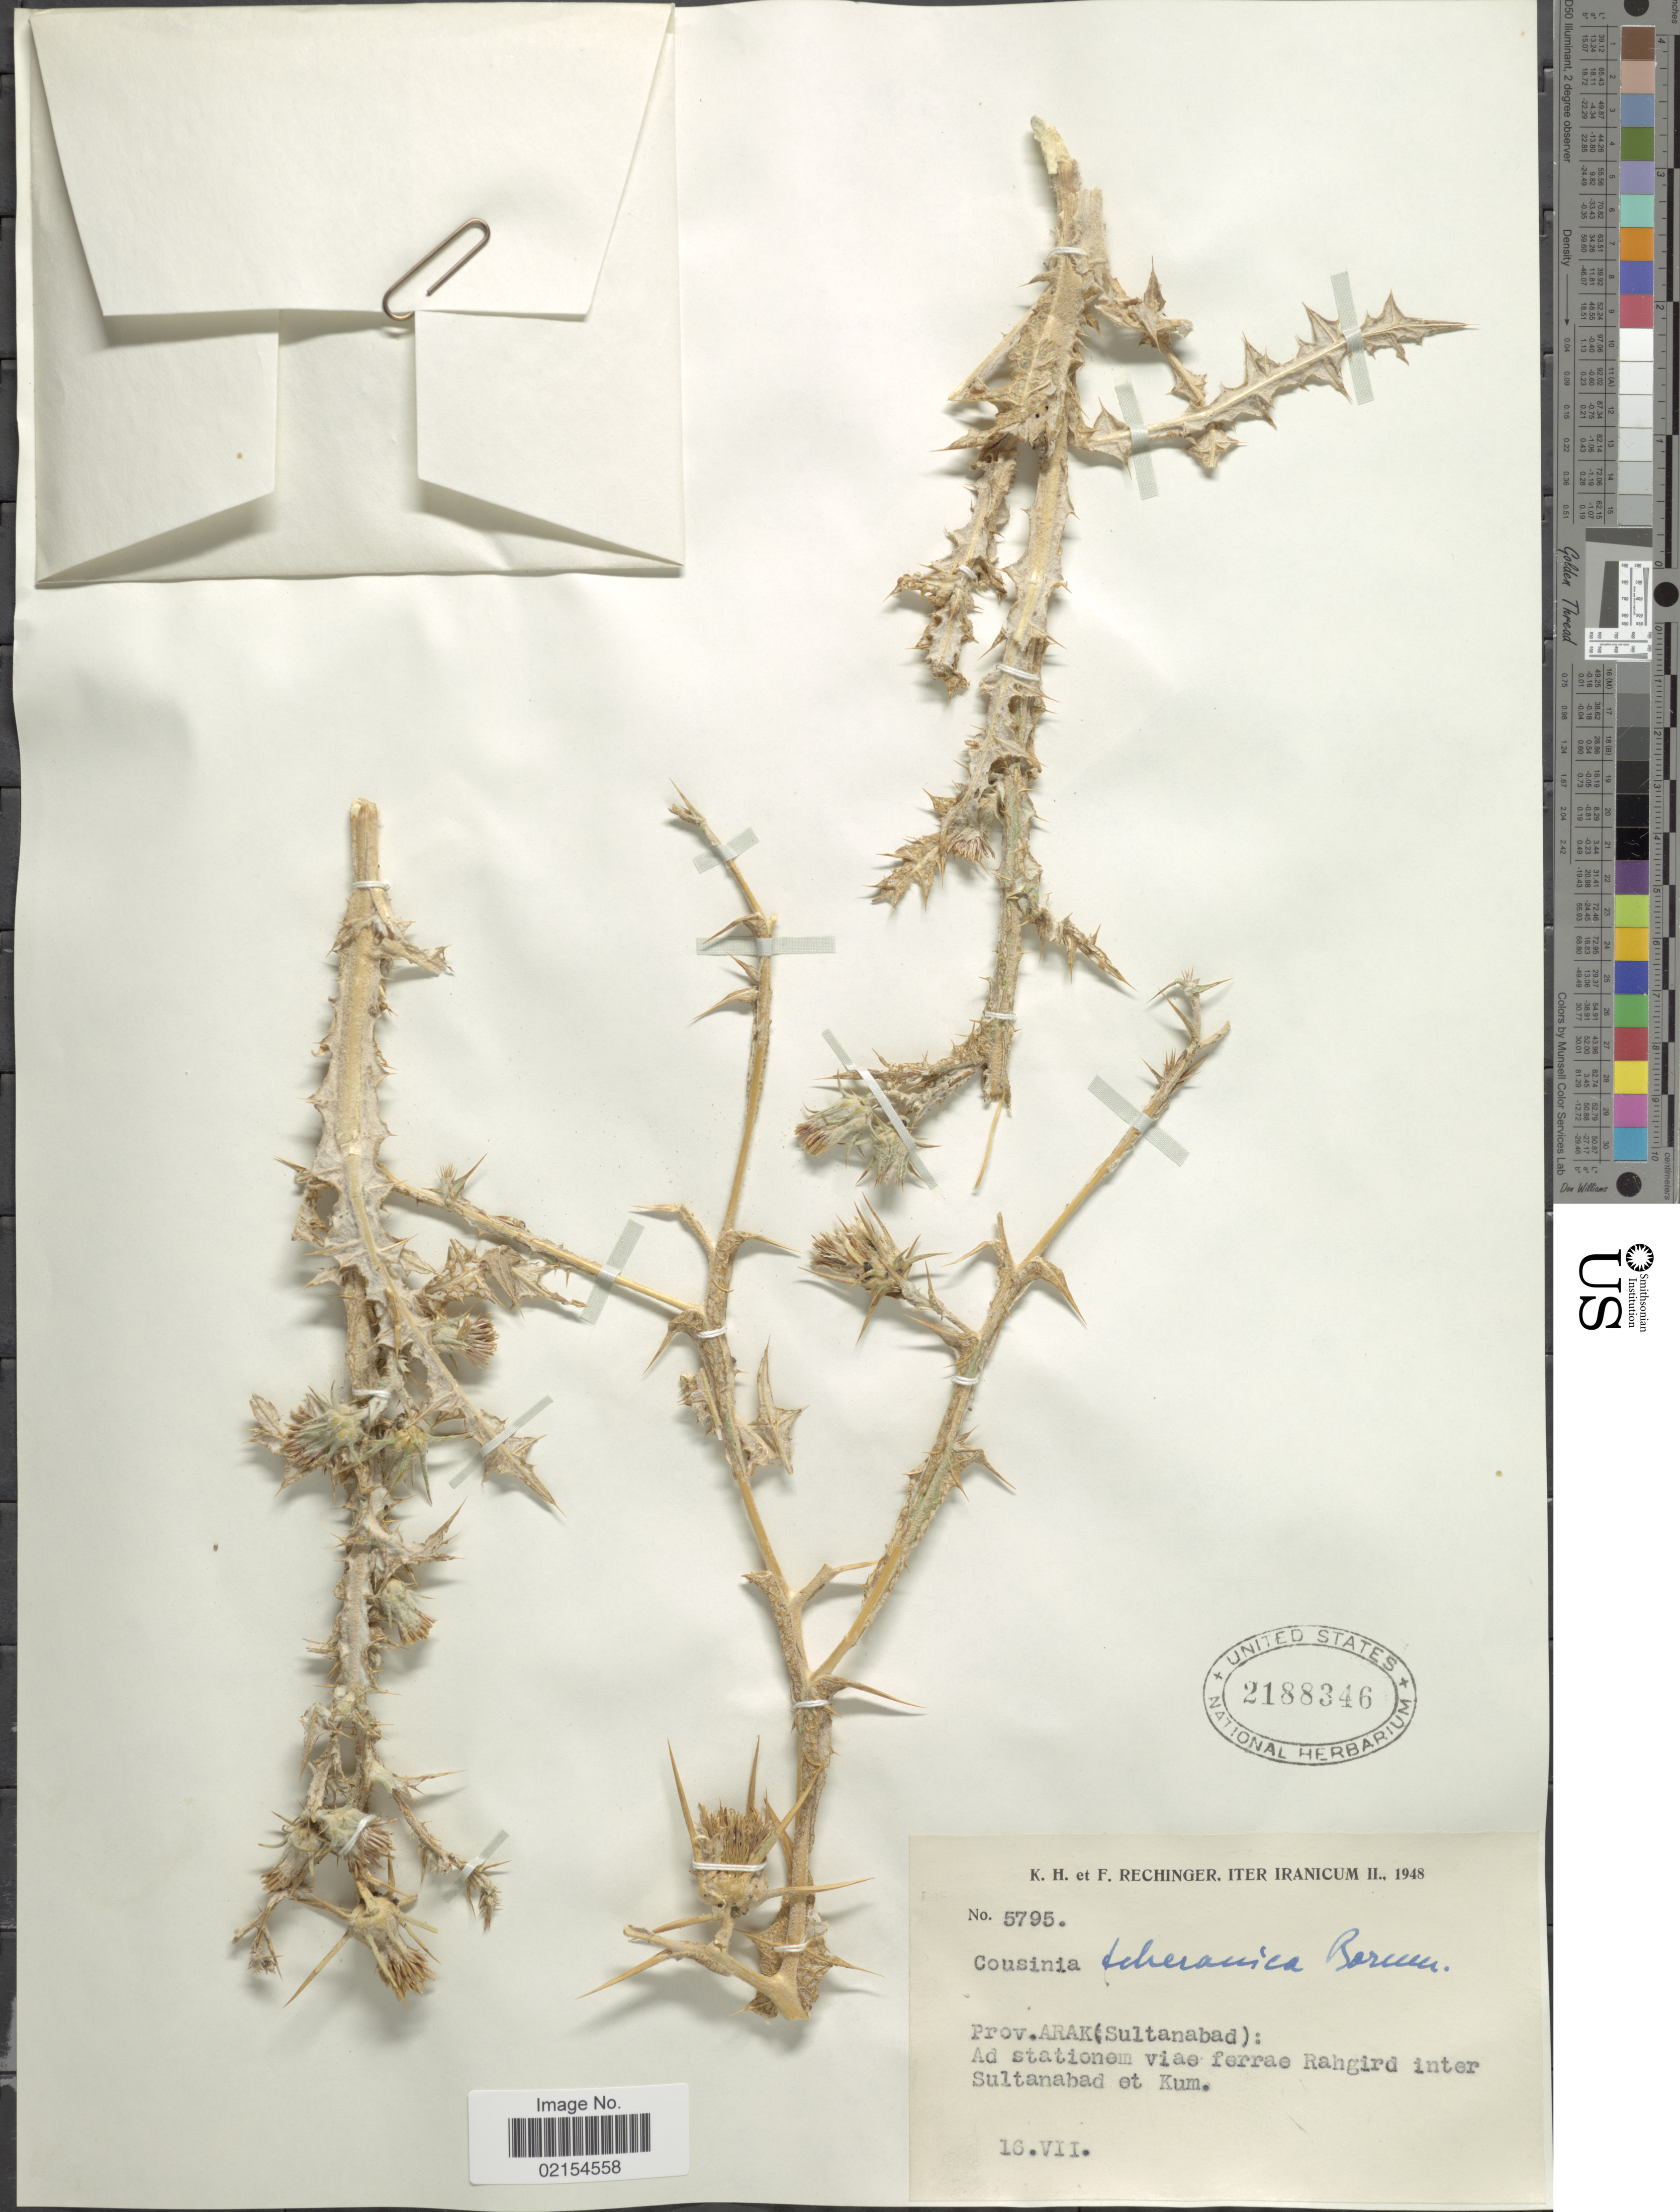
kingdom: Plantae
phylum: Tracheophyta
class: Magnoliopsida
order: Asterales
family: Asteraceae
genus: Cousinia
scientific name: Cousinia belangeri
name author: DC.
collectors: K. H. Rechinger & F. Rechinger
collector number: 5795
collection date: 1948-07-16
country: Iran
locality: Iter Iranicum, Prov. Arak (Sultanabad), Ad stationem viae ferrae Rahgird inter Sultanabad et Kum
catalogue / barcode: US 2188346